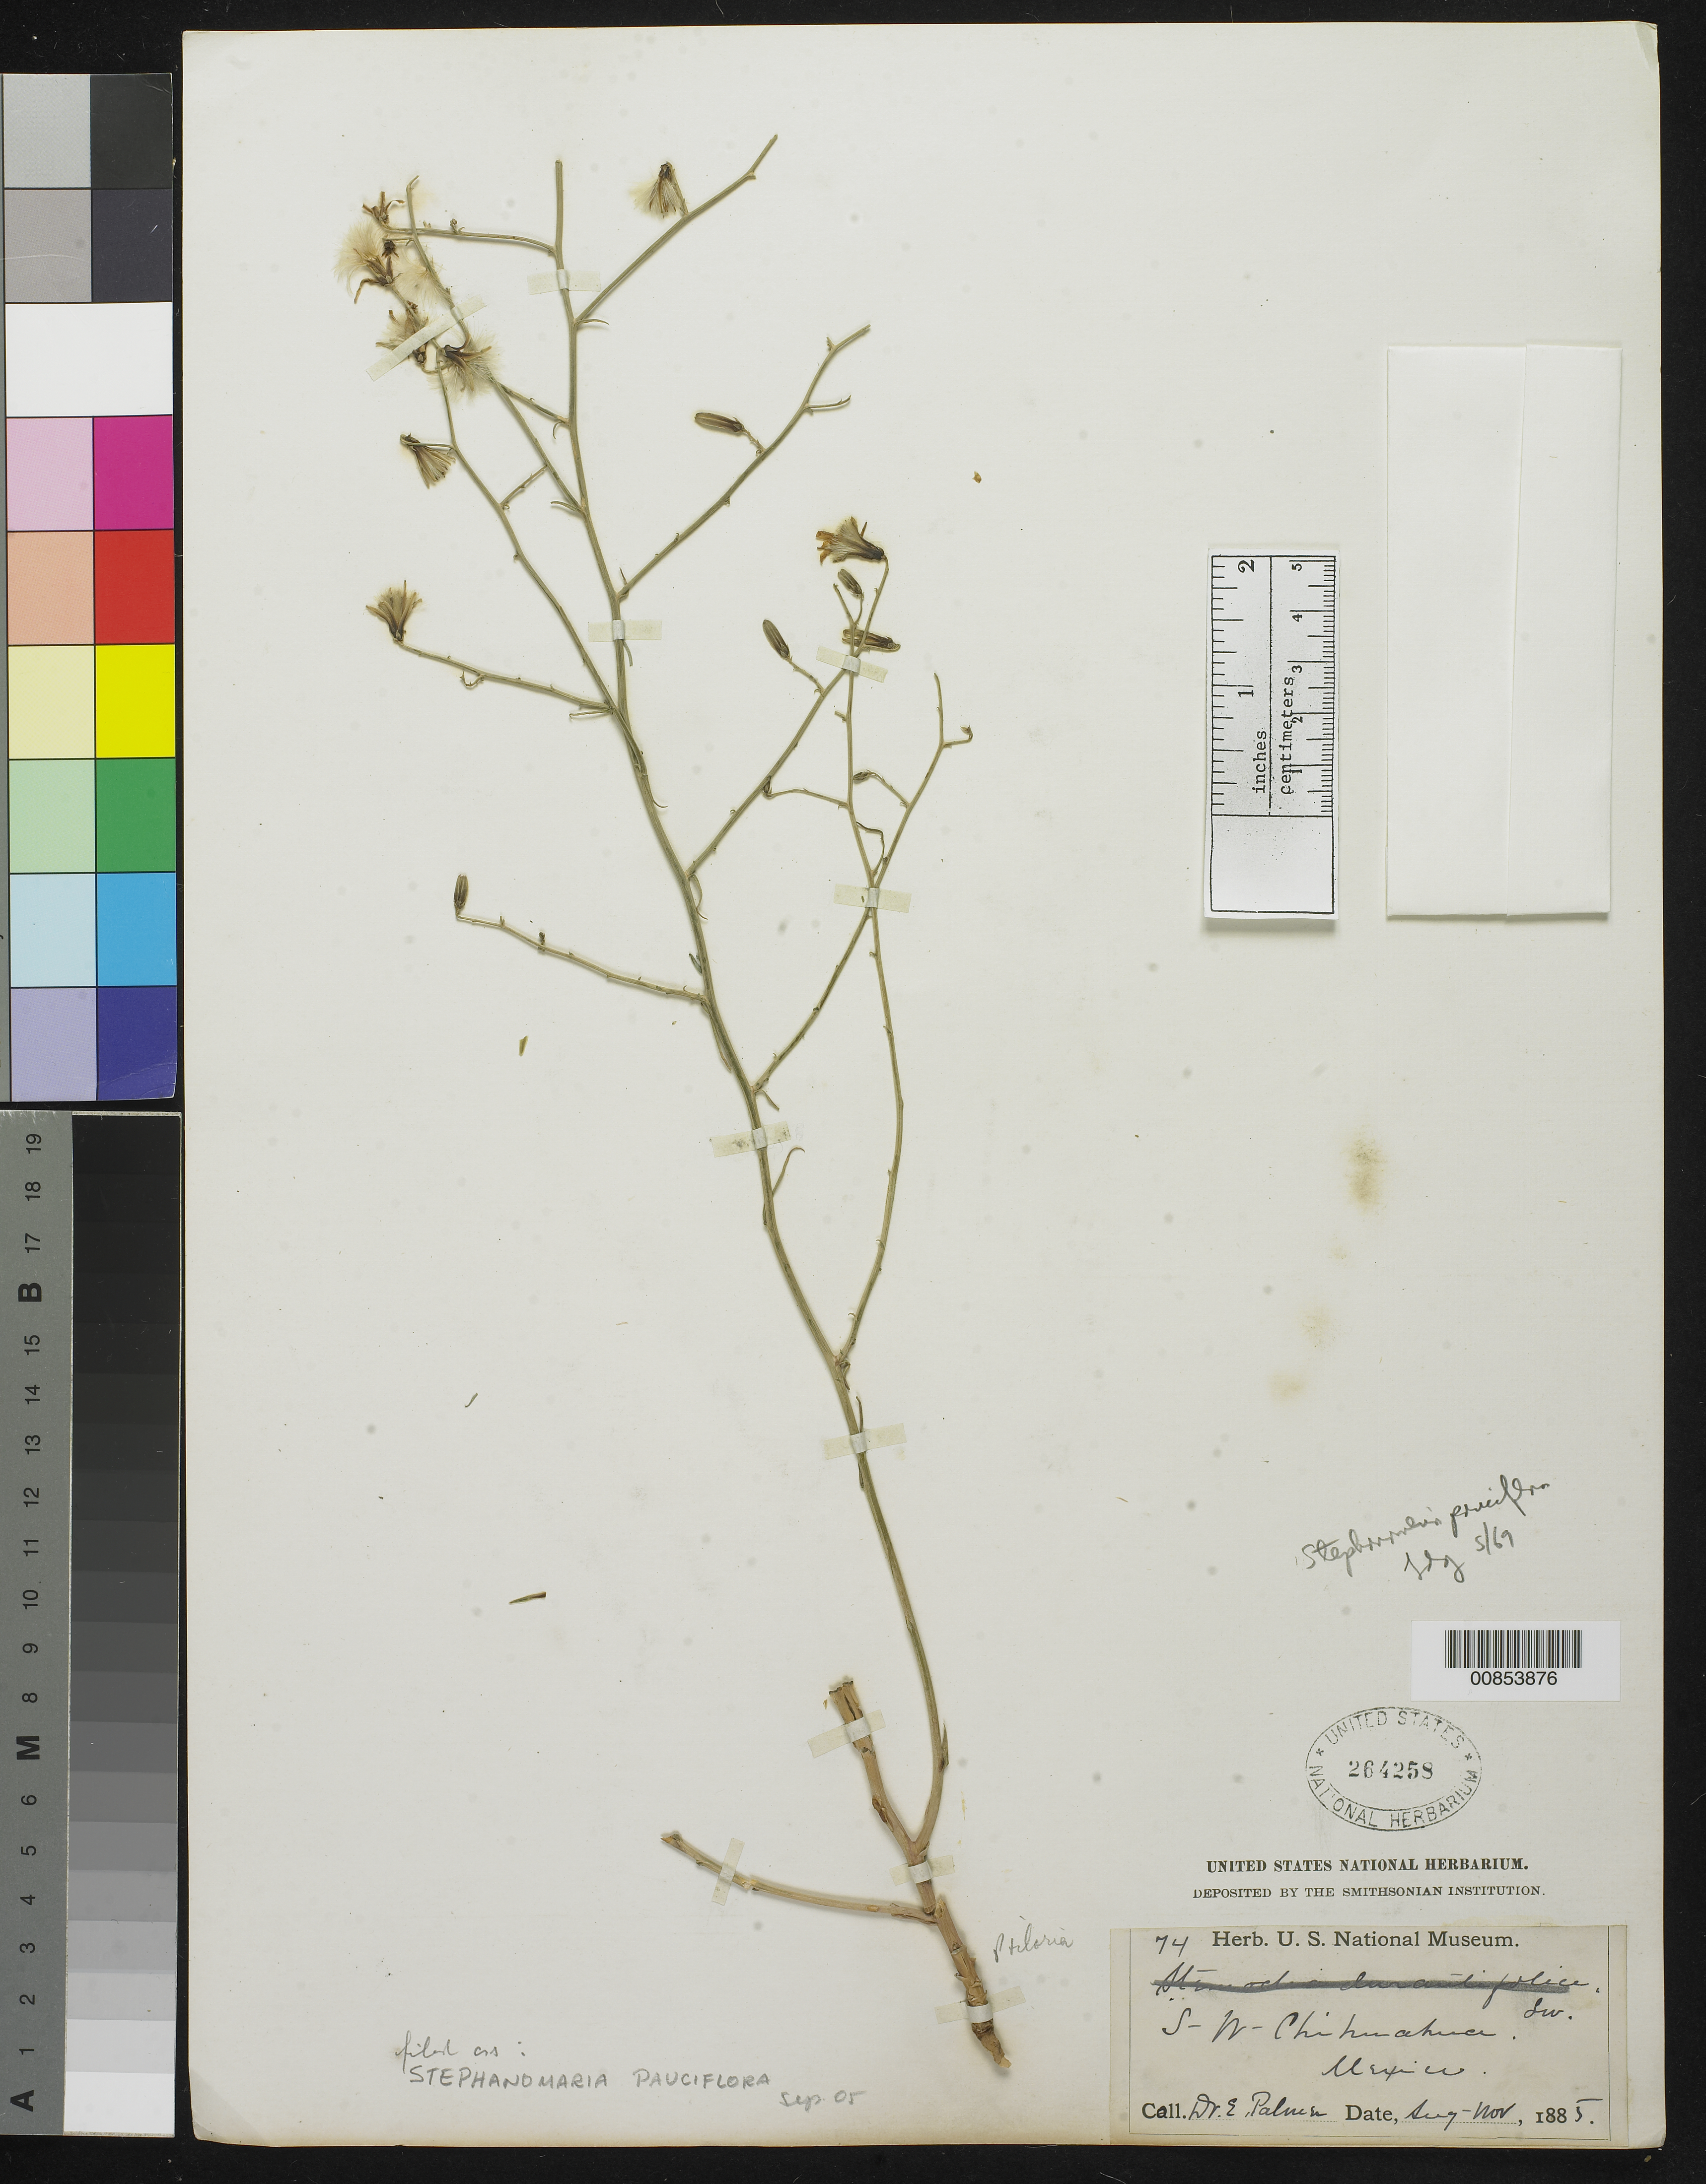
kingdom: Plantae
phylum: Tracheophyta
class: Magnoliopsida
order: Asterales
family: Asteraceae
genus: Stephanomeria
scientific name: Stephanomeria pauciflora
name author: (Torr.) A. Nelson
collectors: E. Palmer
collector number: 74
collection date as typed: Aug 1885 to -- Nov 1885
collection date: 1885-08/1885-11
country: Mexico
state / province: Chihuahua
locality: SW Chihuahua.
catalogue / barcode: US 264258